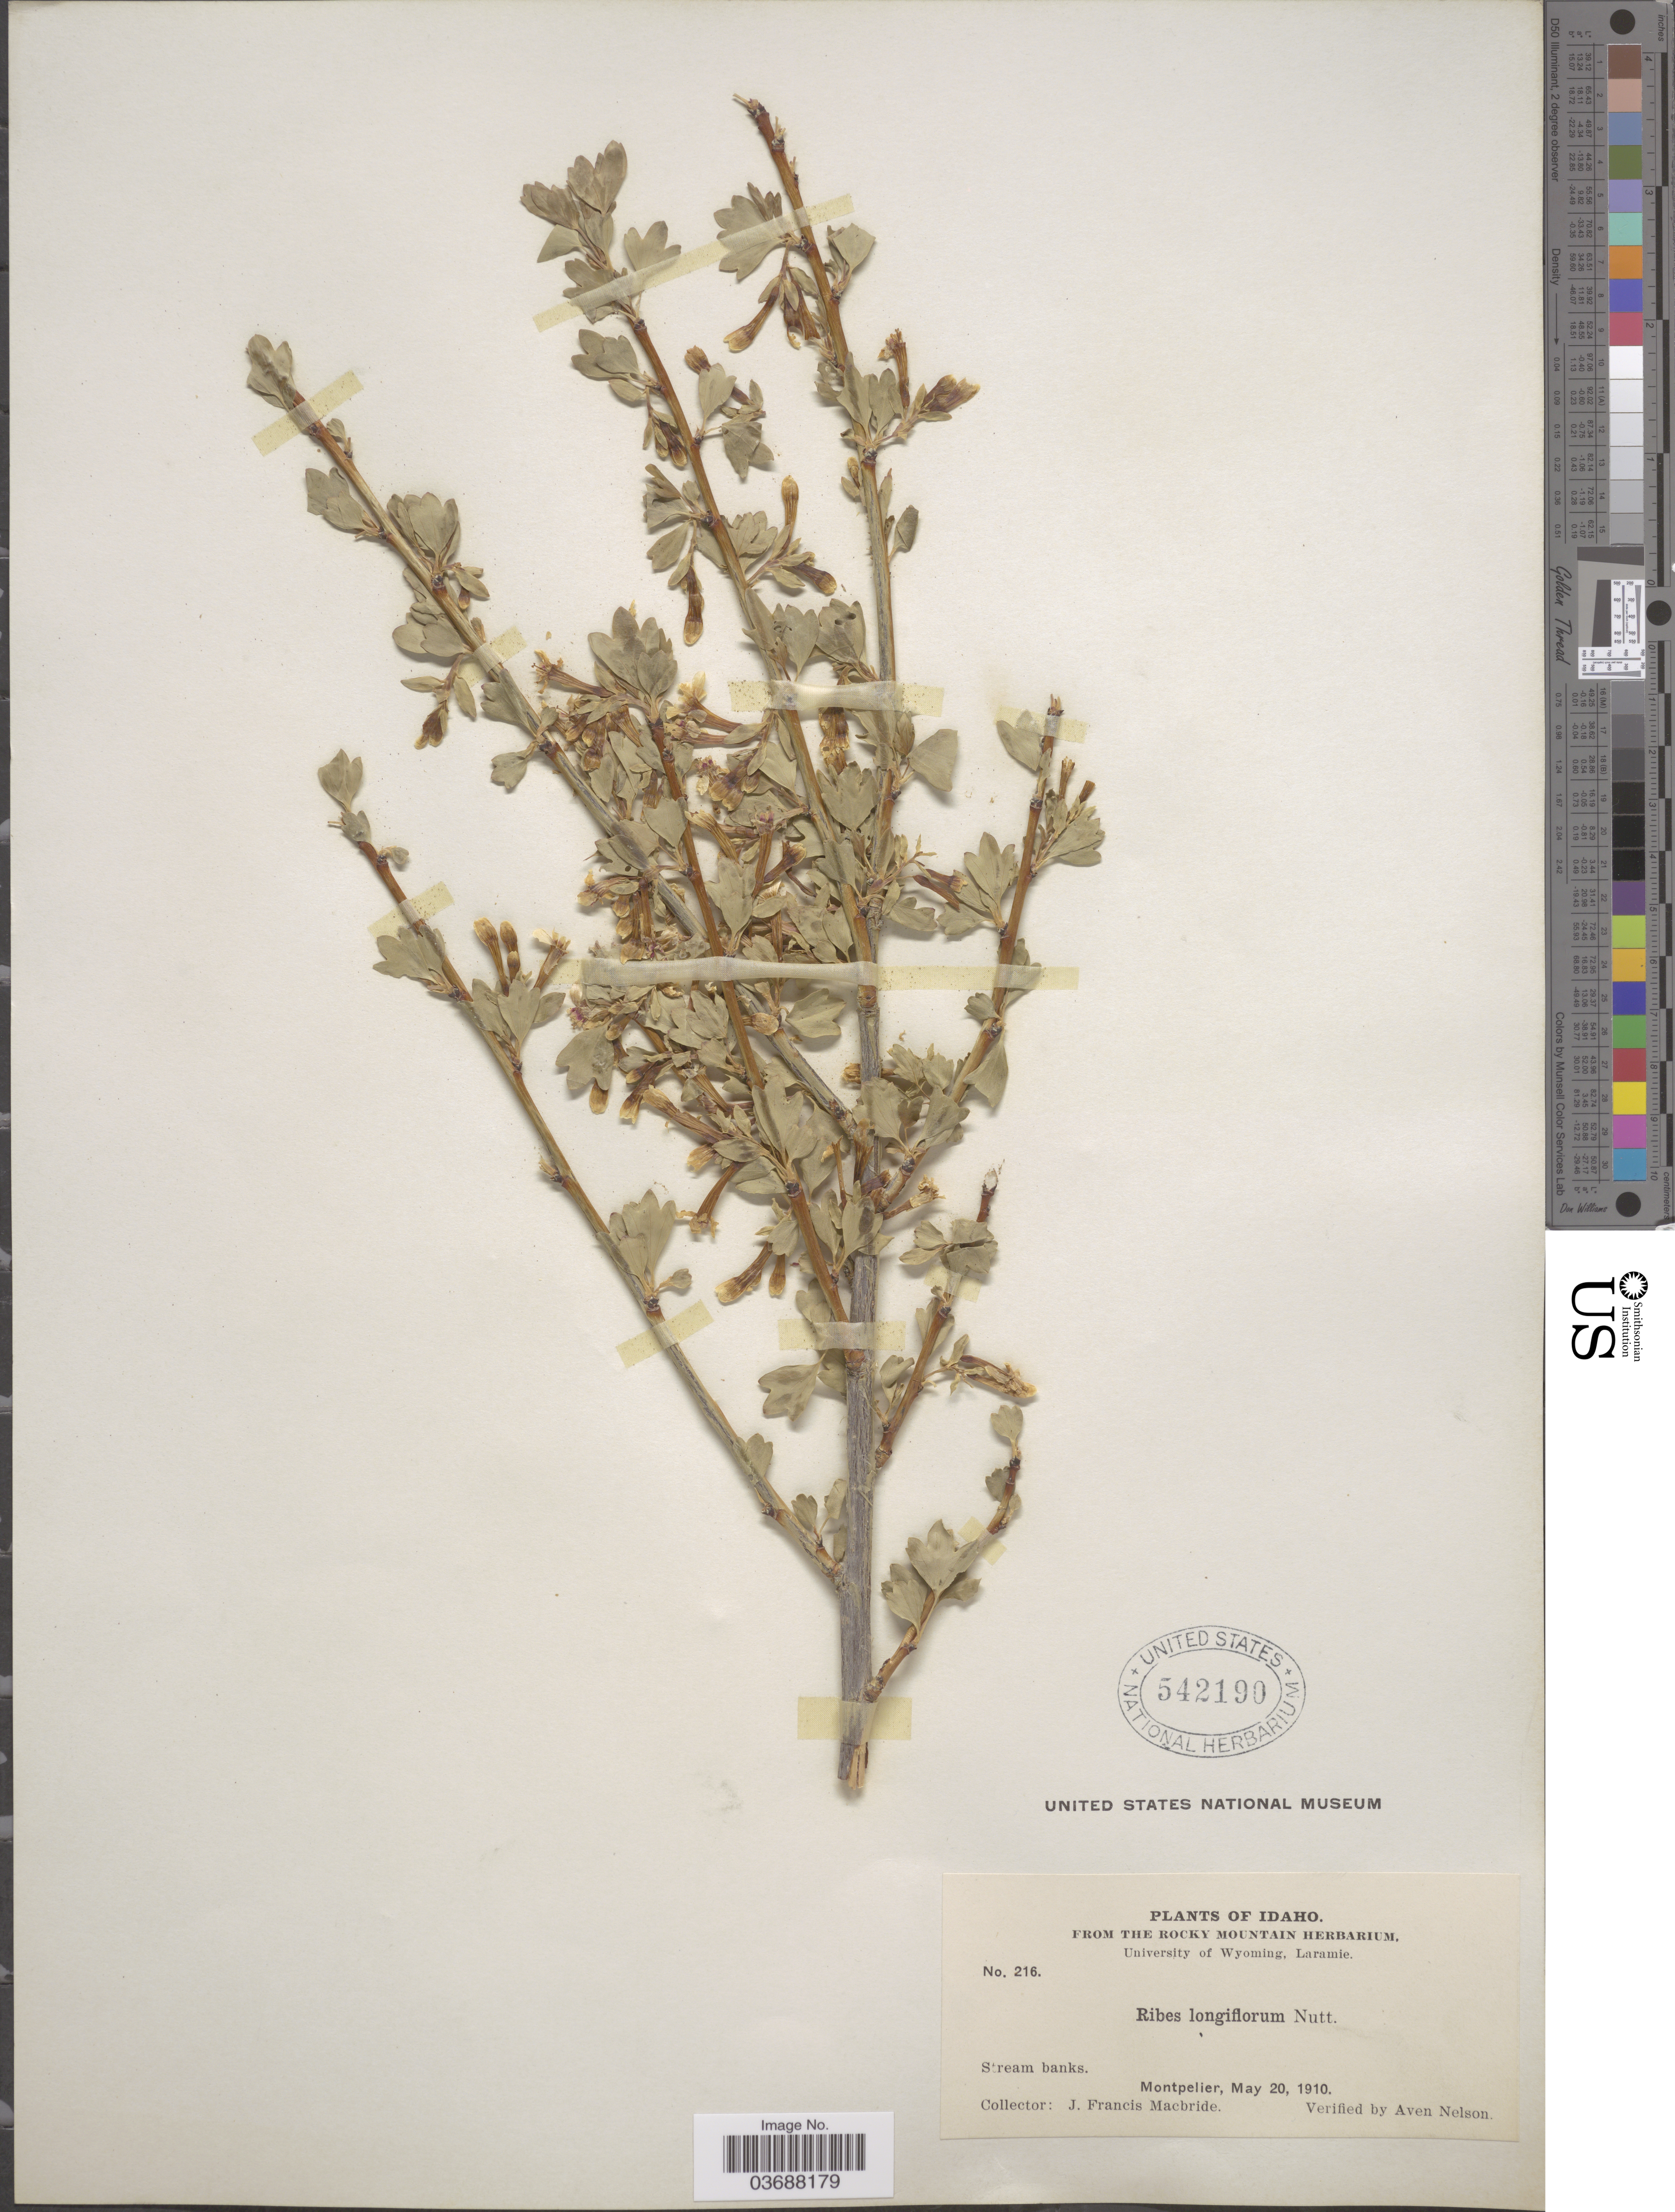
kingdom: Plantae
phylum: Tracheophyta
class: Magnoliopsida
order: Saxifragales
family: Grossulariaceae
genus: Ribes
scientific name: Ribes longiflorum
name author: Nutt.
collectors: J. F. Macbride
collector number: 216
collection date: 1910-05-20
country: United States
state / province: Idaho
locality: Montpelier.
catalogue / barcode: US 542190